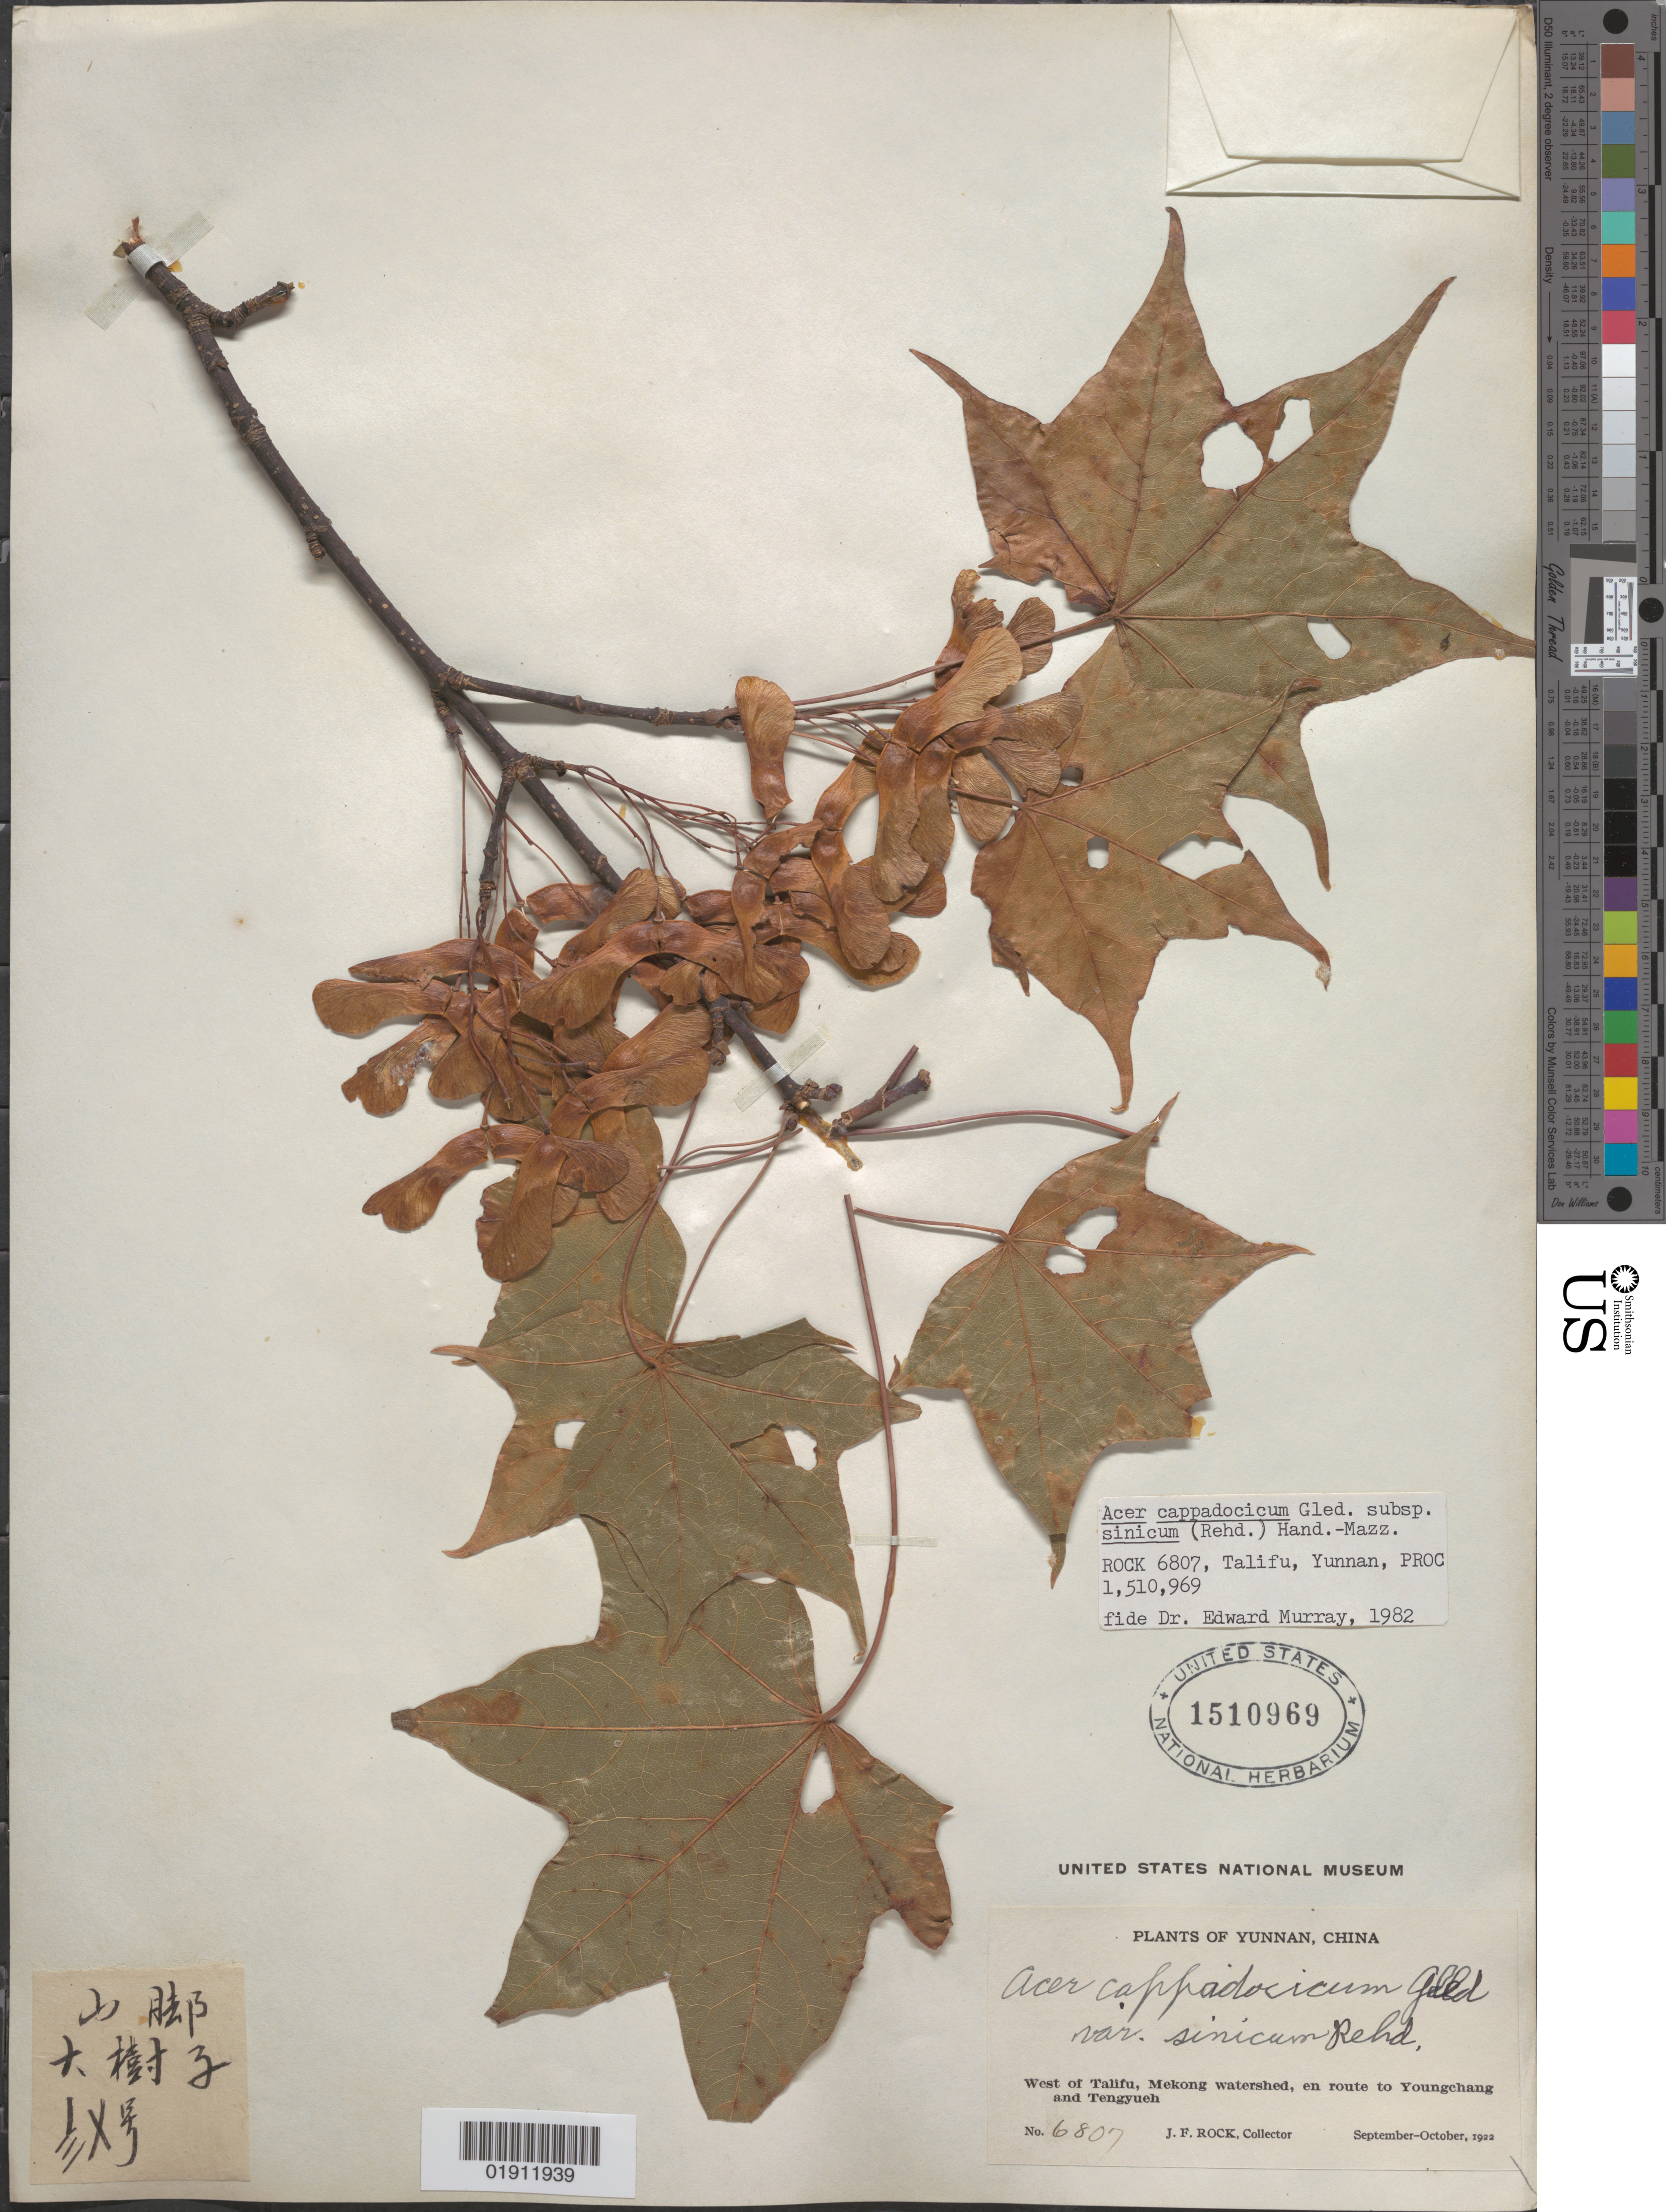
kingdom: Plantae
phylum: Tracheophyta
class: Magnoliopsida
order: Sapindales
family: Sapindaceae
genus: Acer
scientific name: Acer cappadocicum subsp. sinicum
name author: (Rehder) Hand.-Mazz.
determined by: Murray, Edward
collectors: J. F. Rock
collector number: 6807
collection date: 1922-09/1922-10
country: China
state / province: Yunnan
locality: West of Talifu, Mekong watershed, en route to Youngchang and Tengyueh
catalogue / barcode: US 1510969